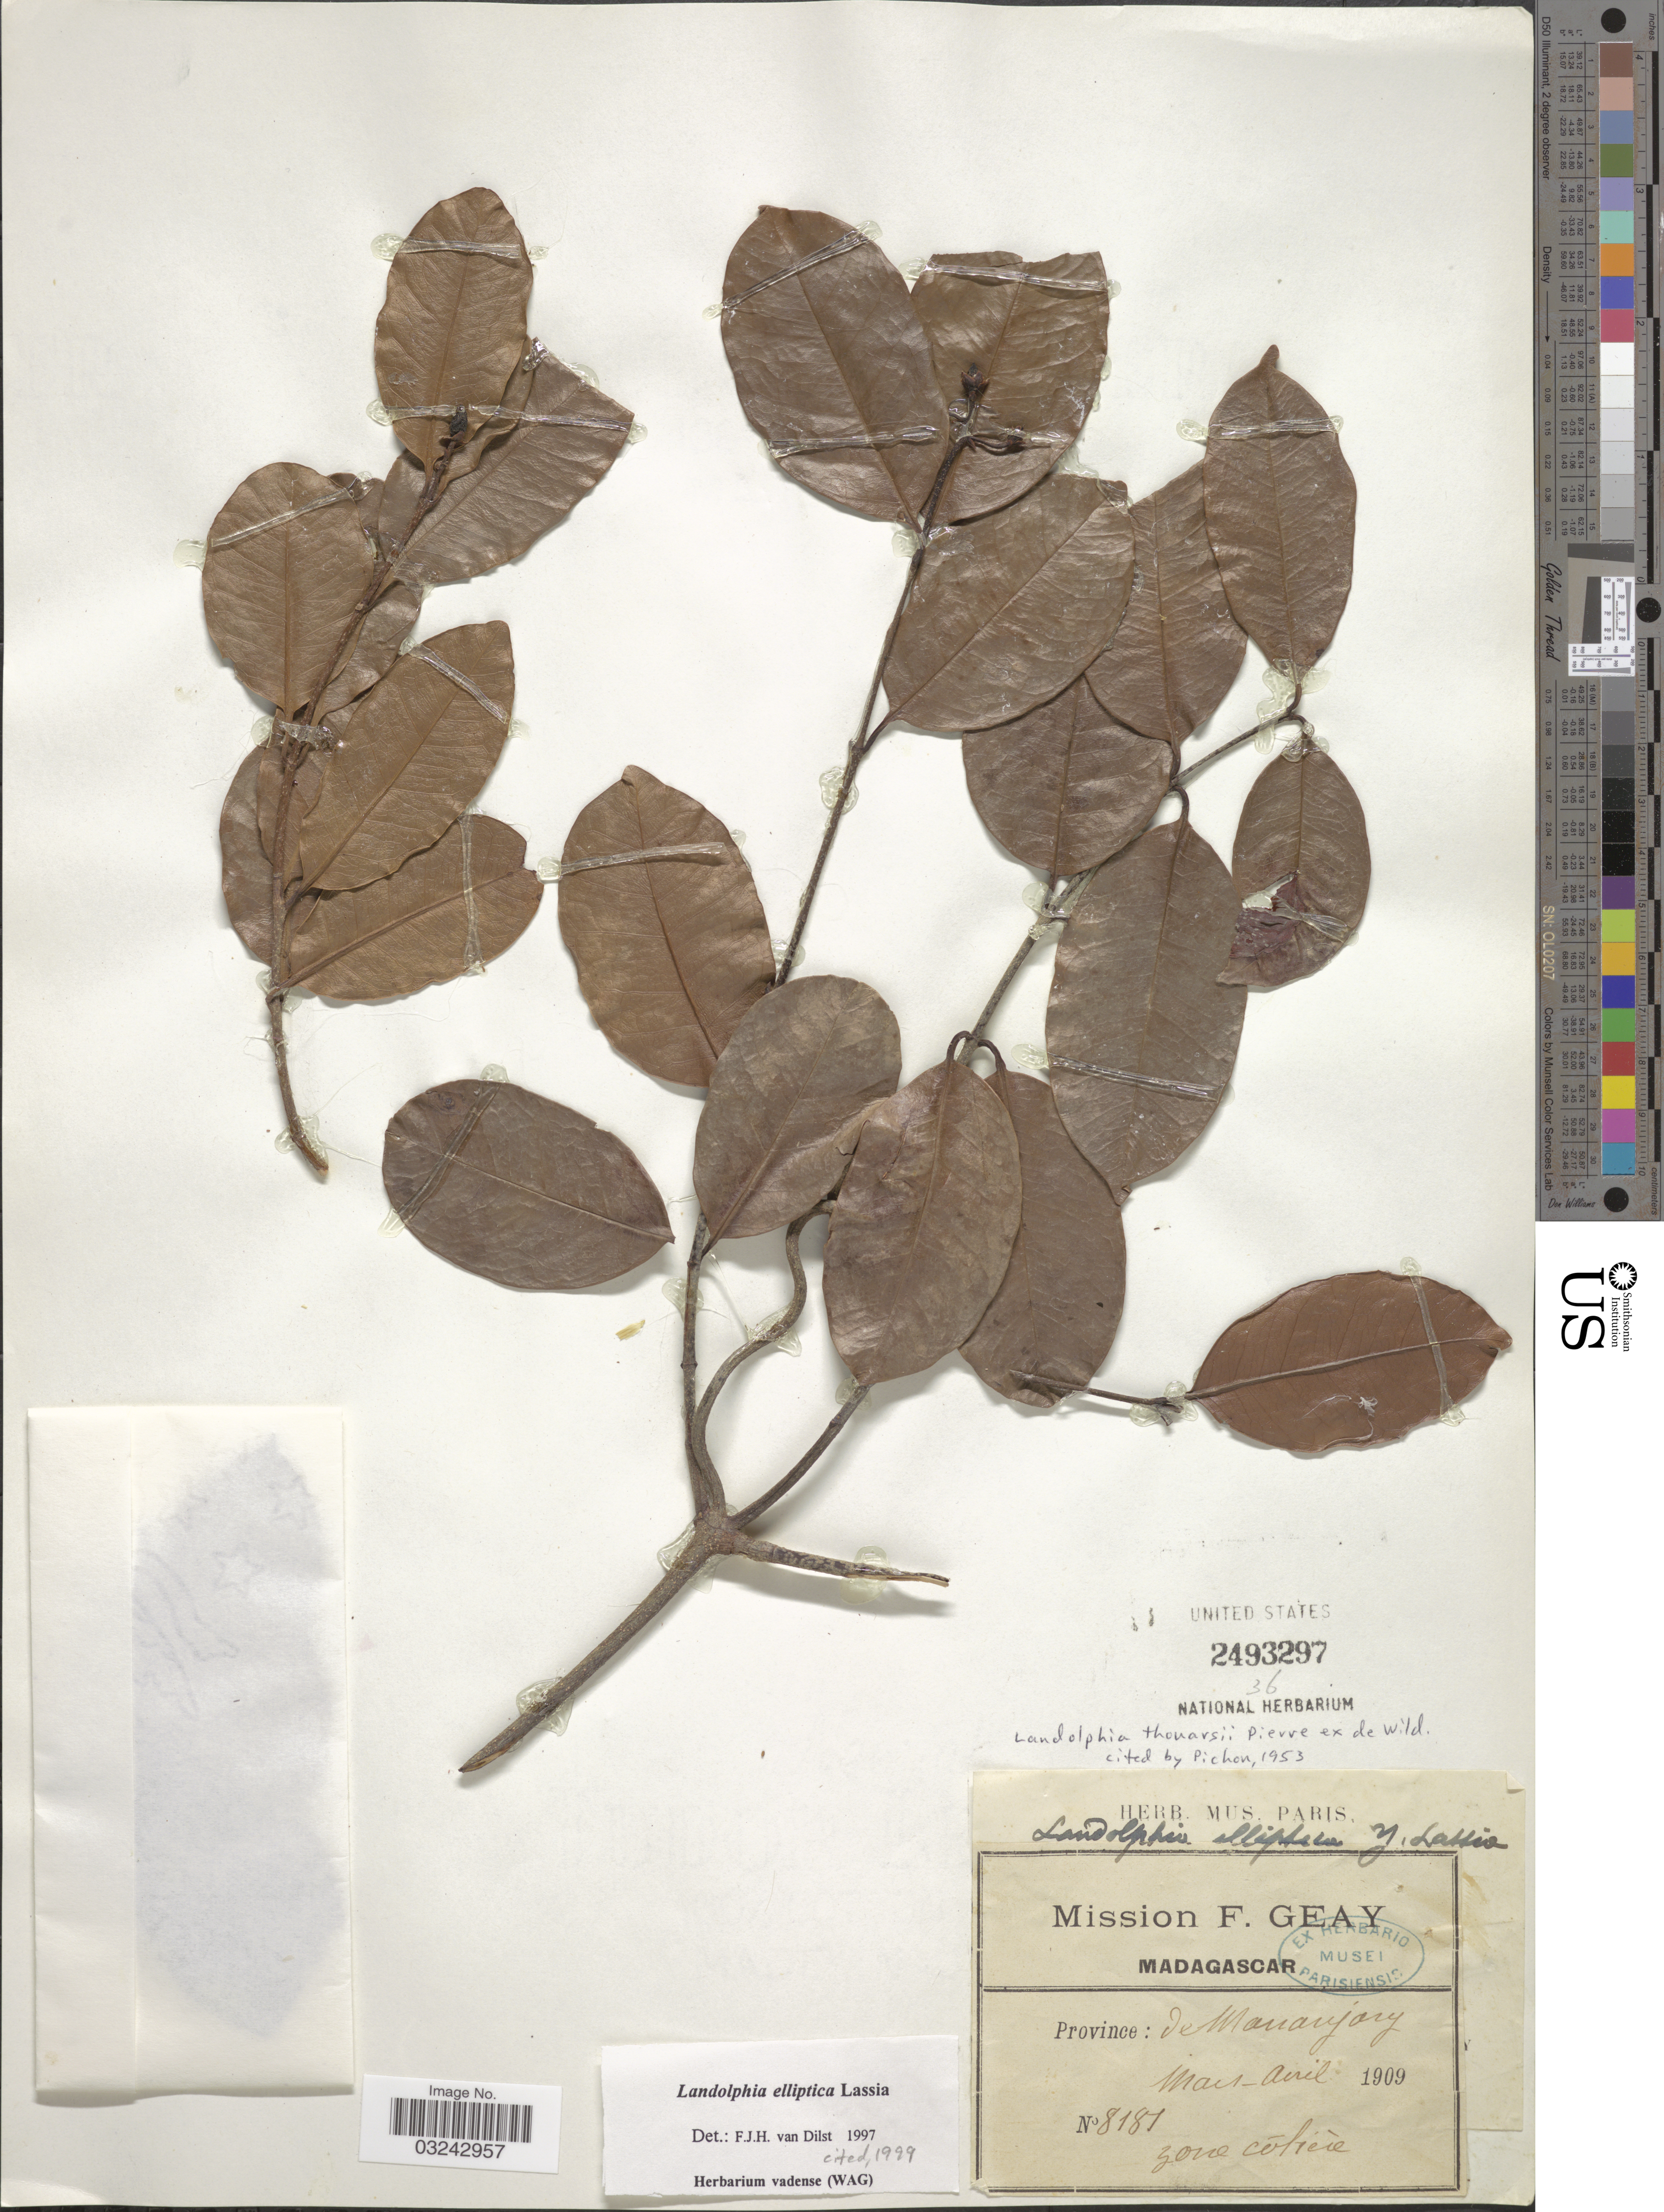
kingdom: Plantae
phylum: Tracheophyta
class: Magnoliopsida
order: Gentianales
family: Apocynaceae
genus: Landolphia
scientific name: Landolphia elliptica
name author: Lassia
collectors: F. Geay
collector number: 8181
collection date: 1909-03/1909-04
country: Madagascar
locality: De Mananjary, zone cótière.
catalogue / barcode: US 2493297